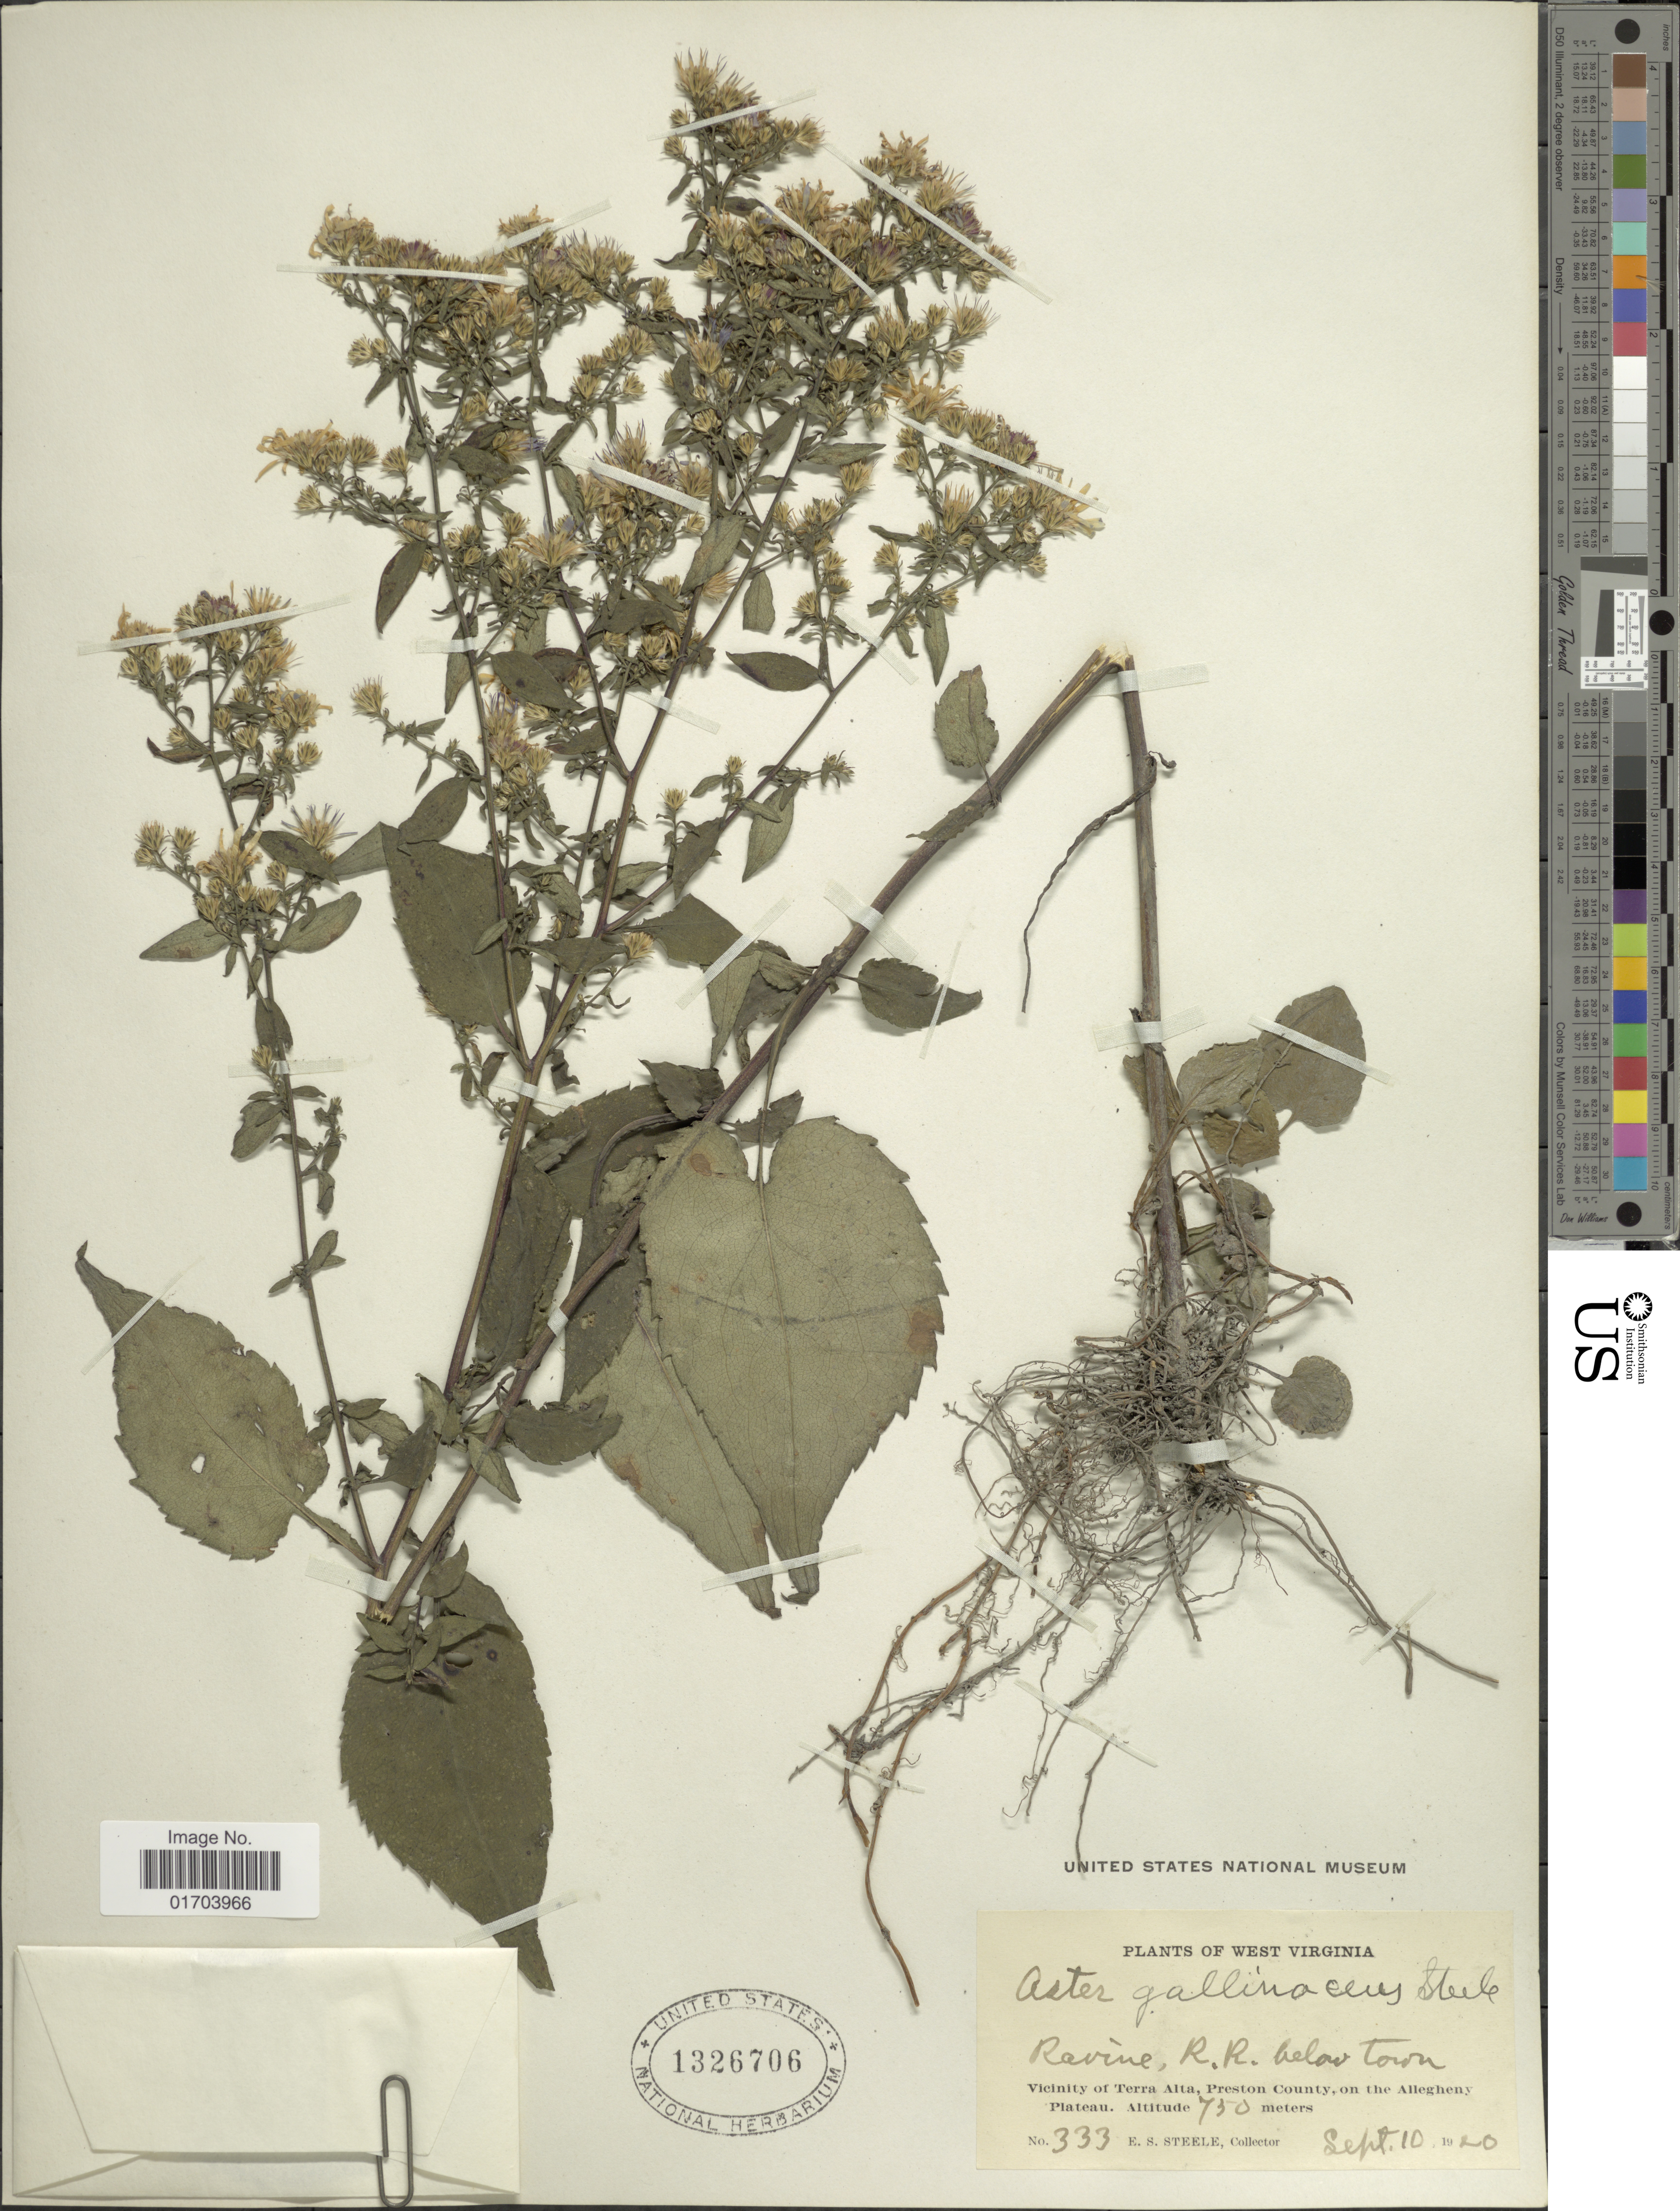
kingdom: Plantae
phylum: Tracheophyta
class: Magnoliopsida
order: Asterales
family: Asteraceae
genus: Aster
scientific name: Aster gallinaceus E.S. Steele sp. nov. ined.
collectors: E. Steele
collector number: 333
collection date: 1920-09-10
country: United States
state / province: West Virginia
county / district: Preston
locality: Ravine, R. R. below town, Vicinity of Terra Alta, Preston County, on the Alleghneny Plateau.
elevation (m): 750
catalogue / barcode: US 1326706